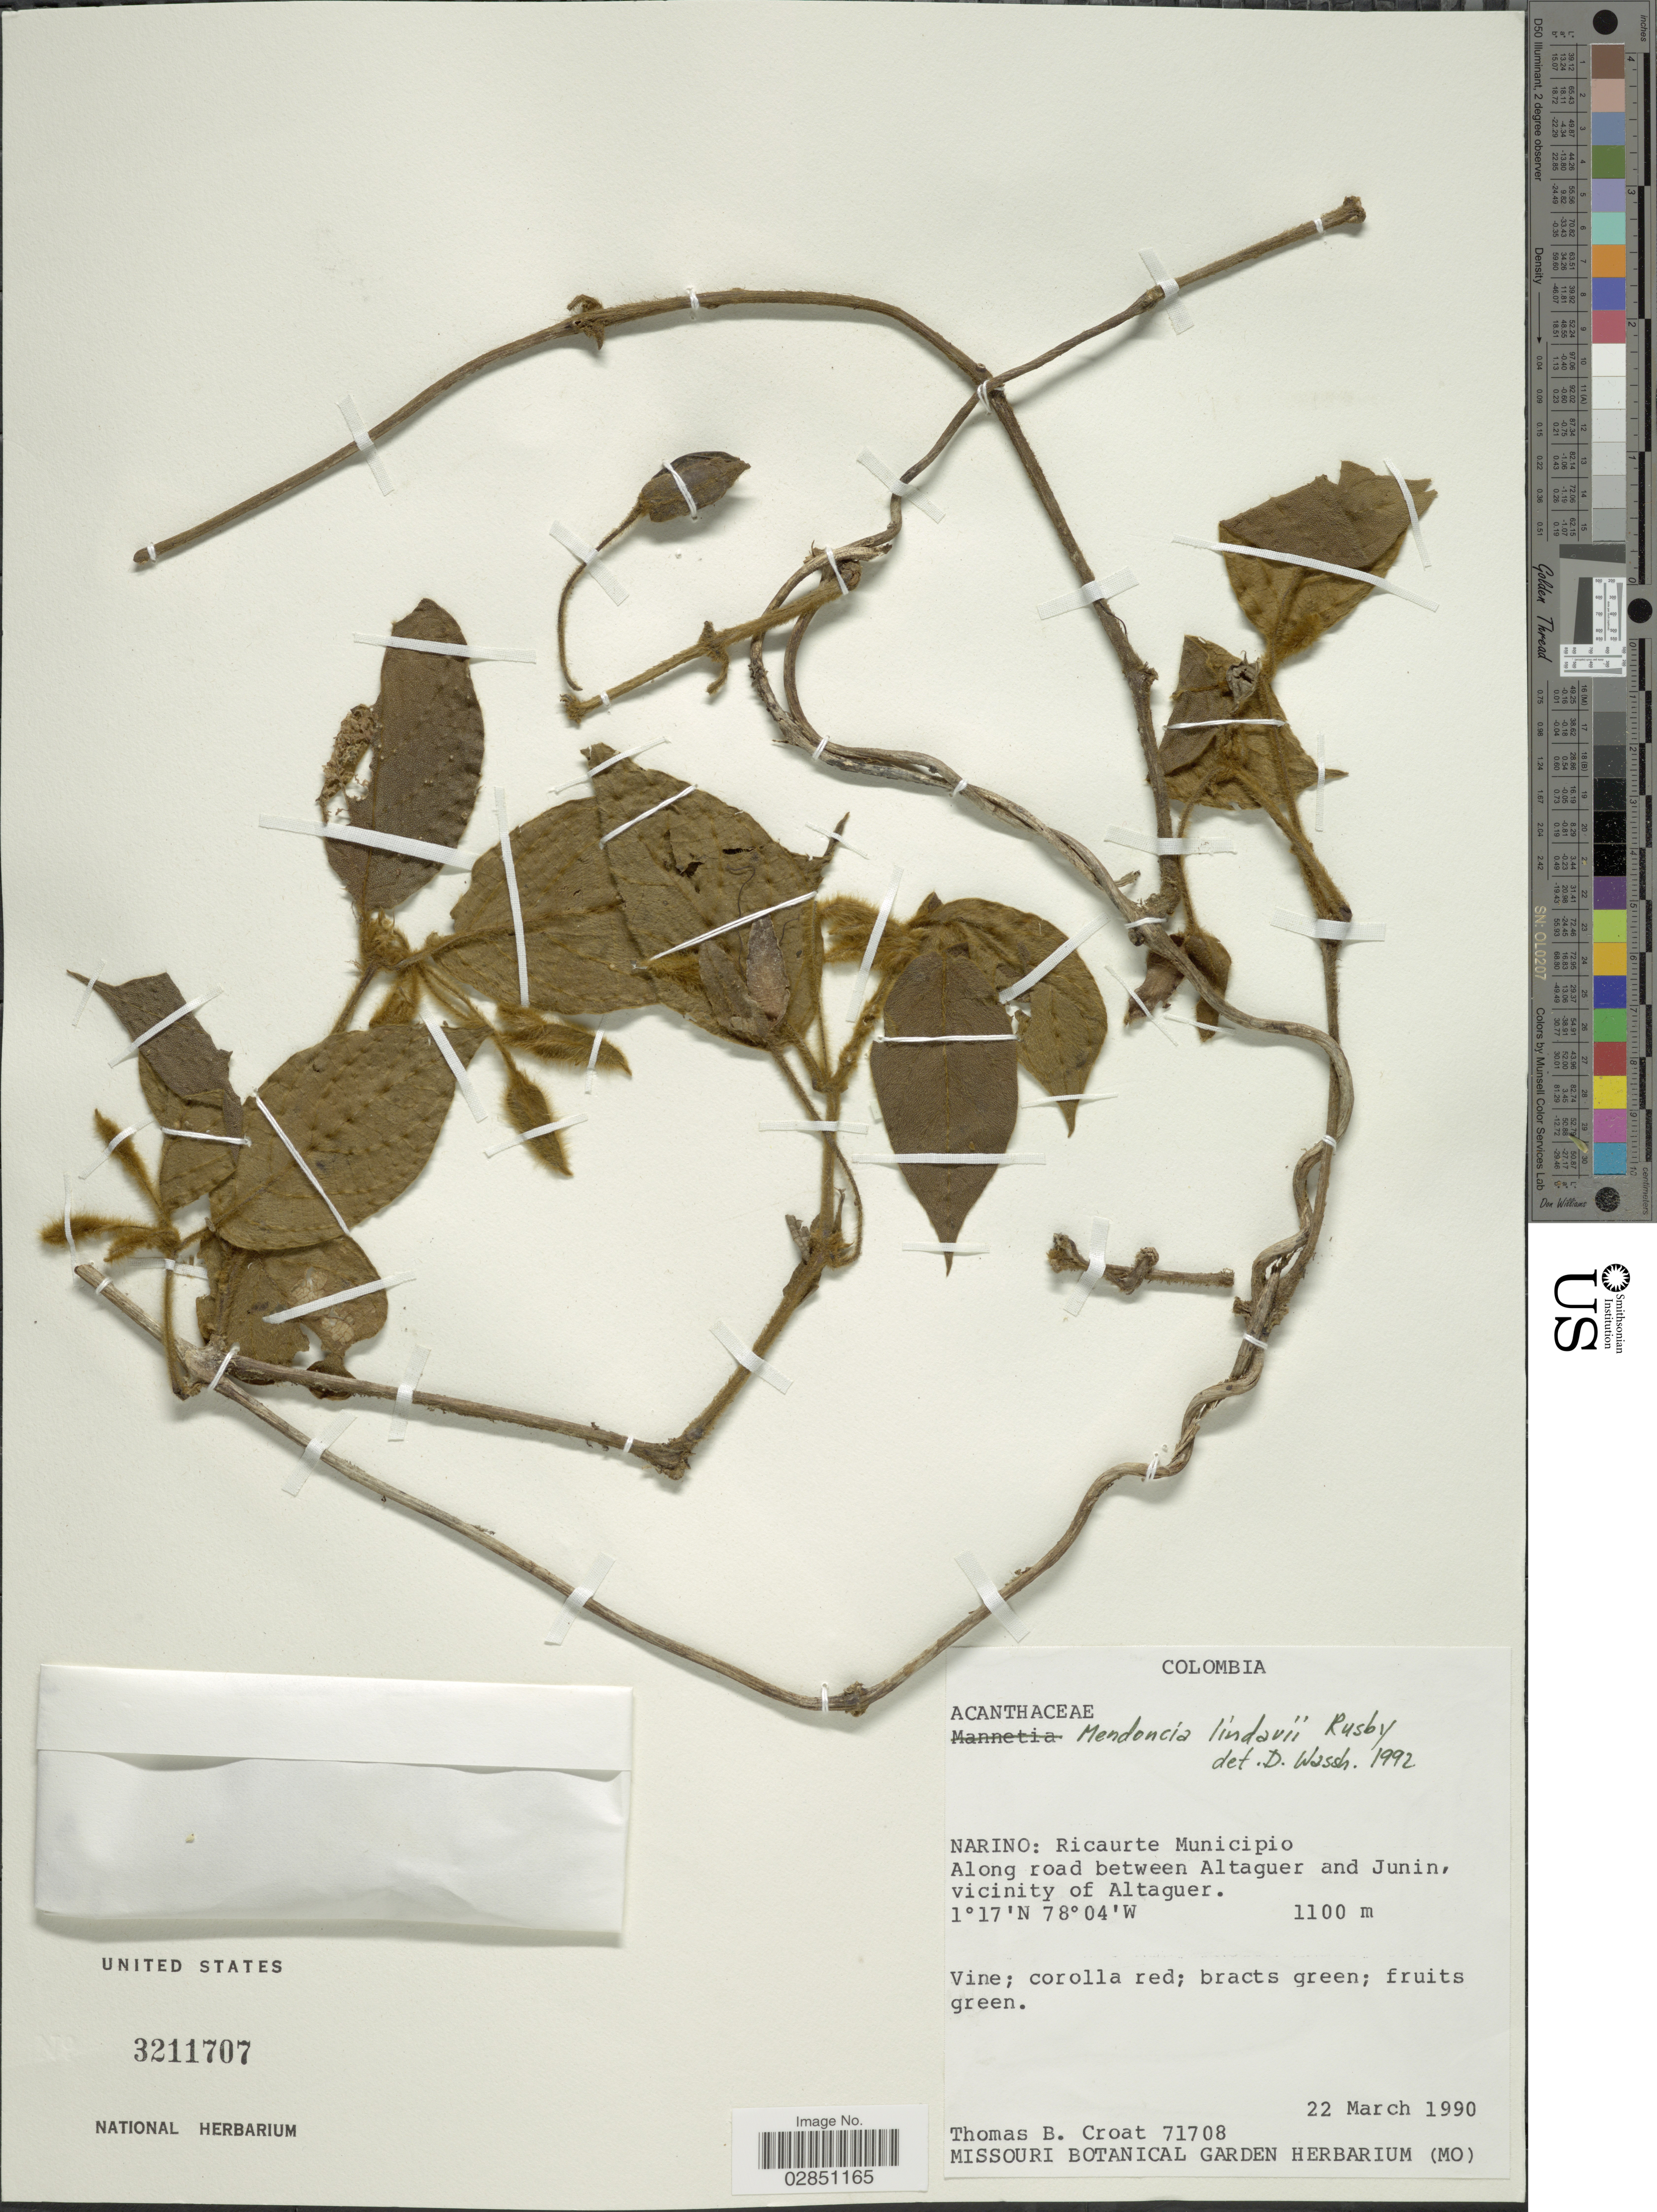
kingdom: Plantae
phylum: Tracheophyta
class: Magnoliopsida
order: Lamiales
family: Acanthaceae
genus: Mendoncia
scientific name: Mendoncia lindavii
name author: Rusby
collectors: T. B. Croat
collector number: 71708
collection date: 1990-03-22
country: Colombia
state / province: Nariño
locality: Ricaurte Municipio. Along road between Altaguer and Junin, vicinity of Altaguer.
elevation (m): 1100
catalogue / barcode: US 3211707